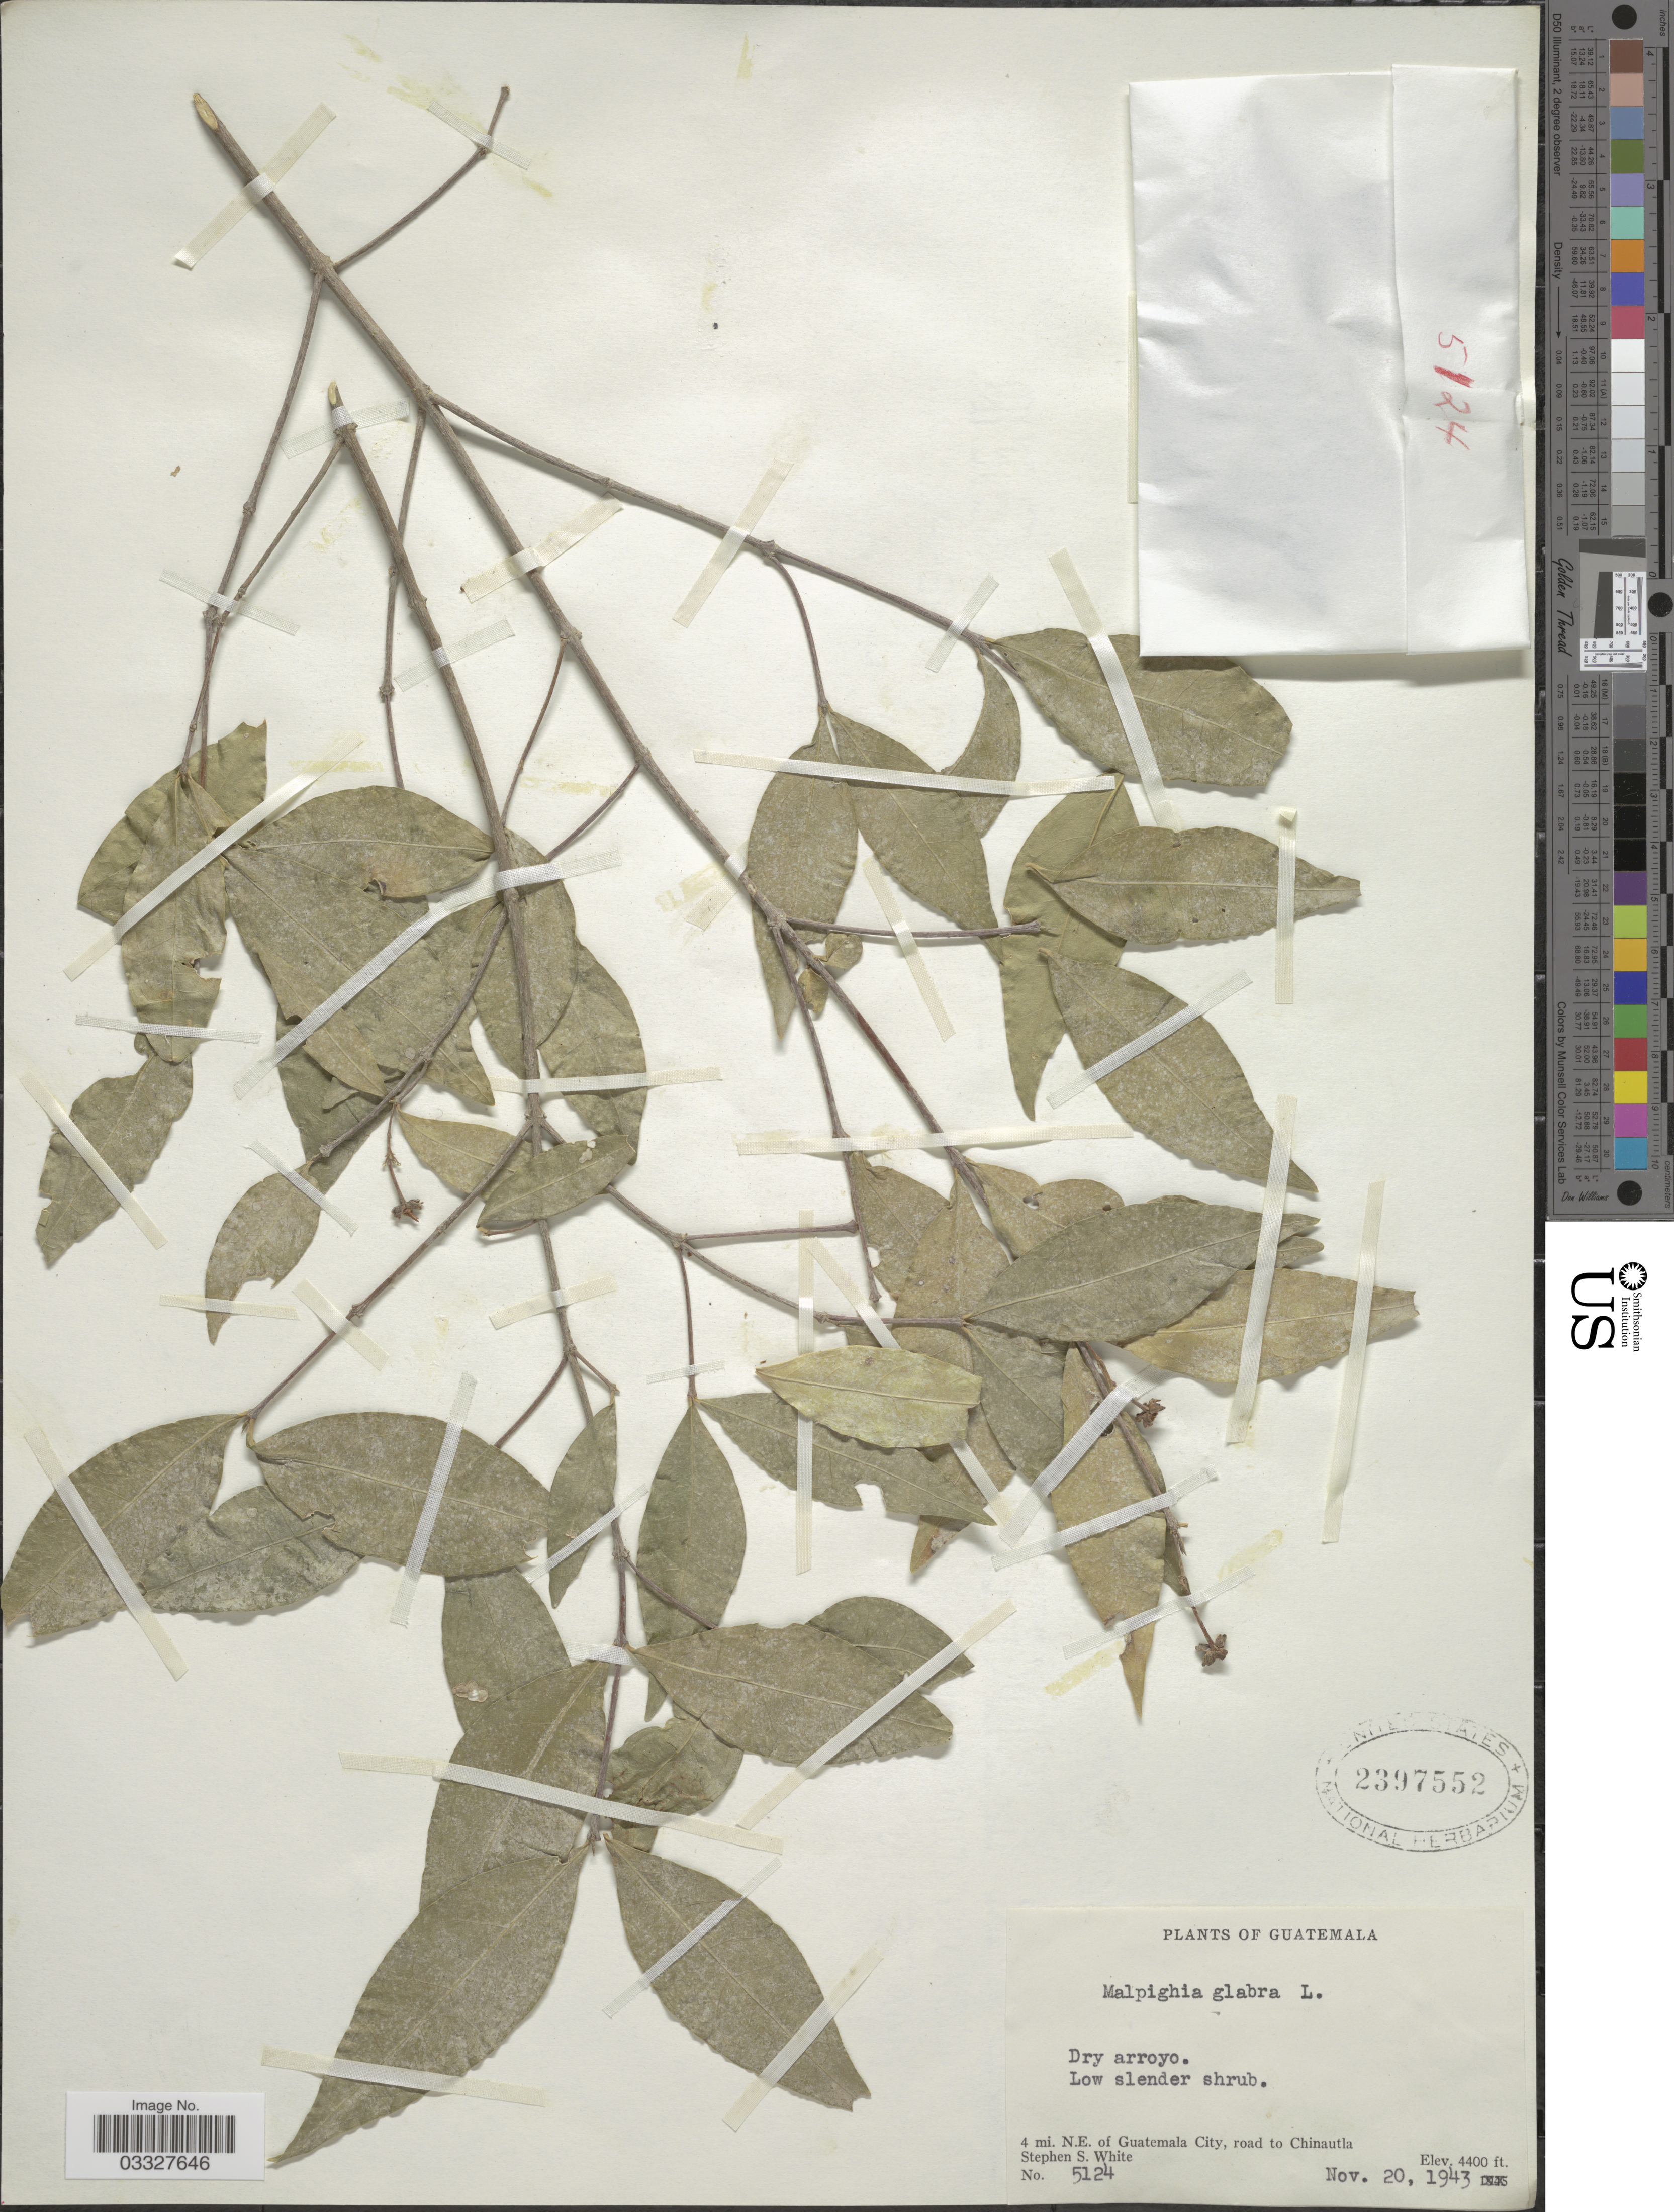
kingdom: Plantae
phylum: Tracheophyta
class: Magnoliopsida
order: Malpighiales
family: Malpighiaceae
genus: Malpighia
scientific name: Malpighia glabra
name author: L.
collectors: S. S. White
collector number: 5124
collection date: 1943-11-20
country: Guatemala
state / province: Guatemala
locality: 4 mi. N.E. of Guatemala City, road to Chinautla.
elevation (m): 1341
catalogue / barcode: US 2397552